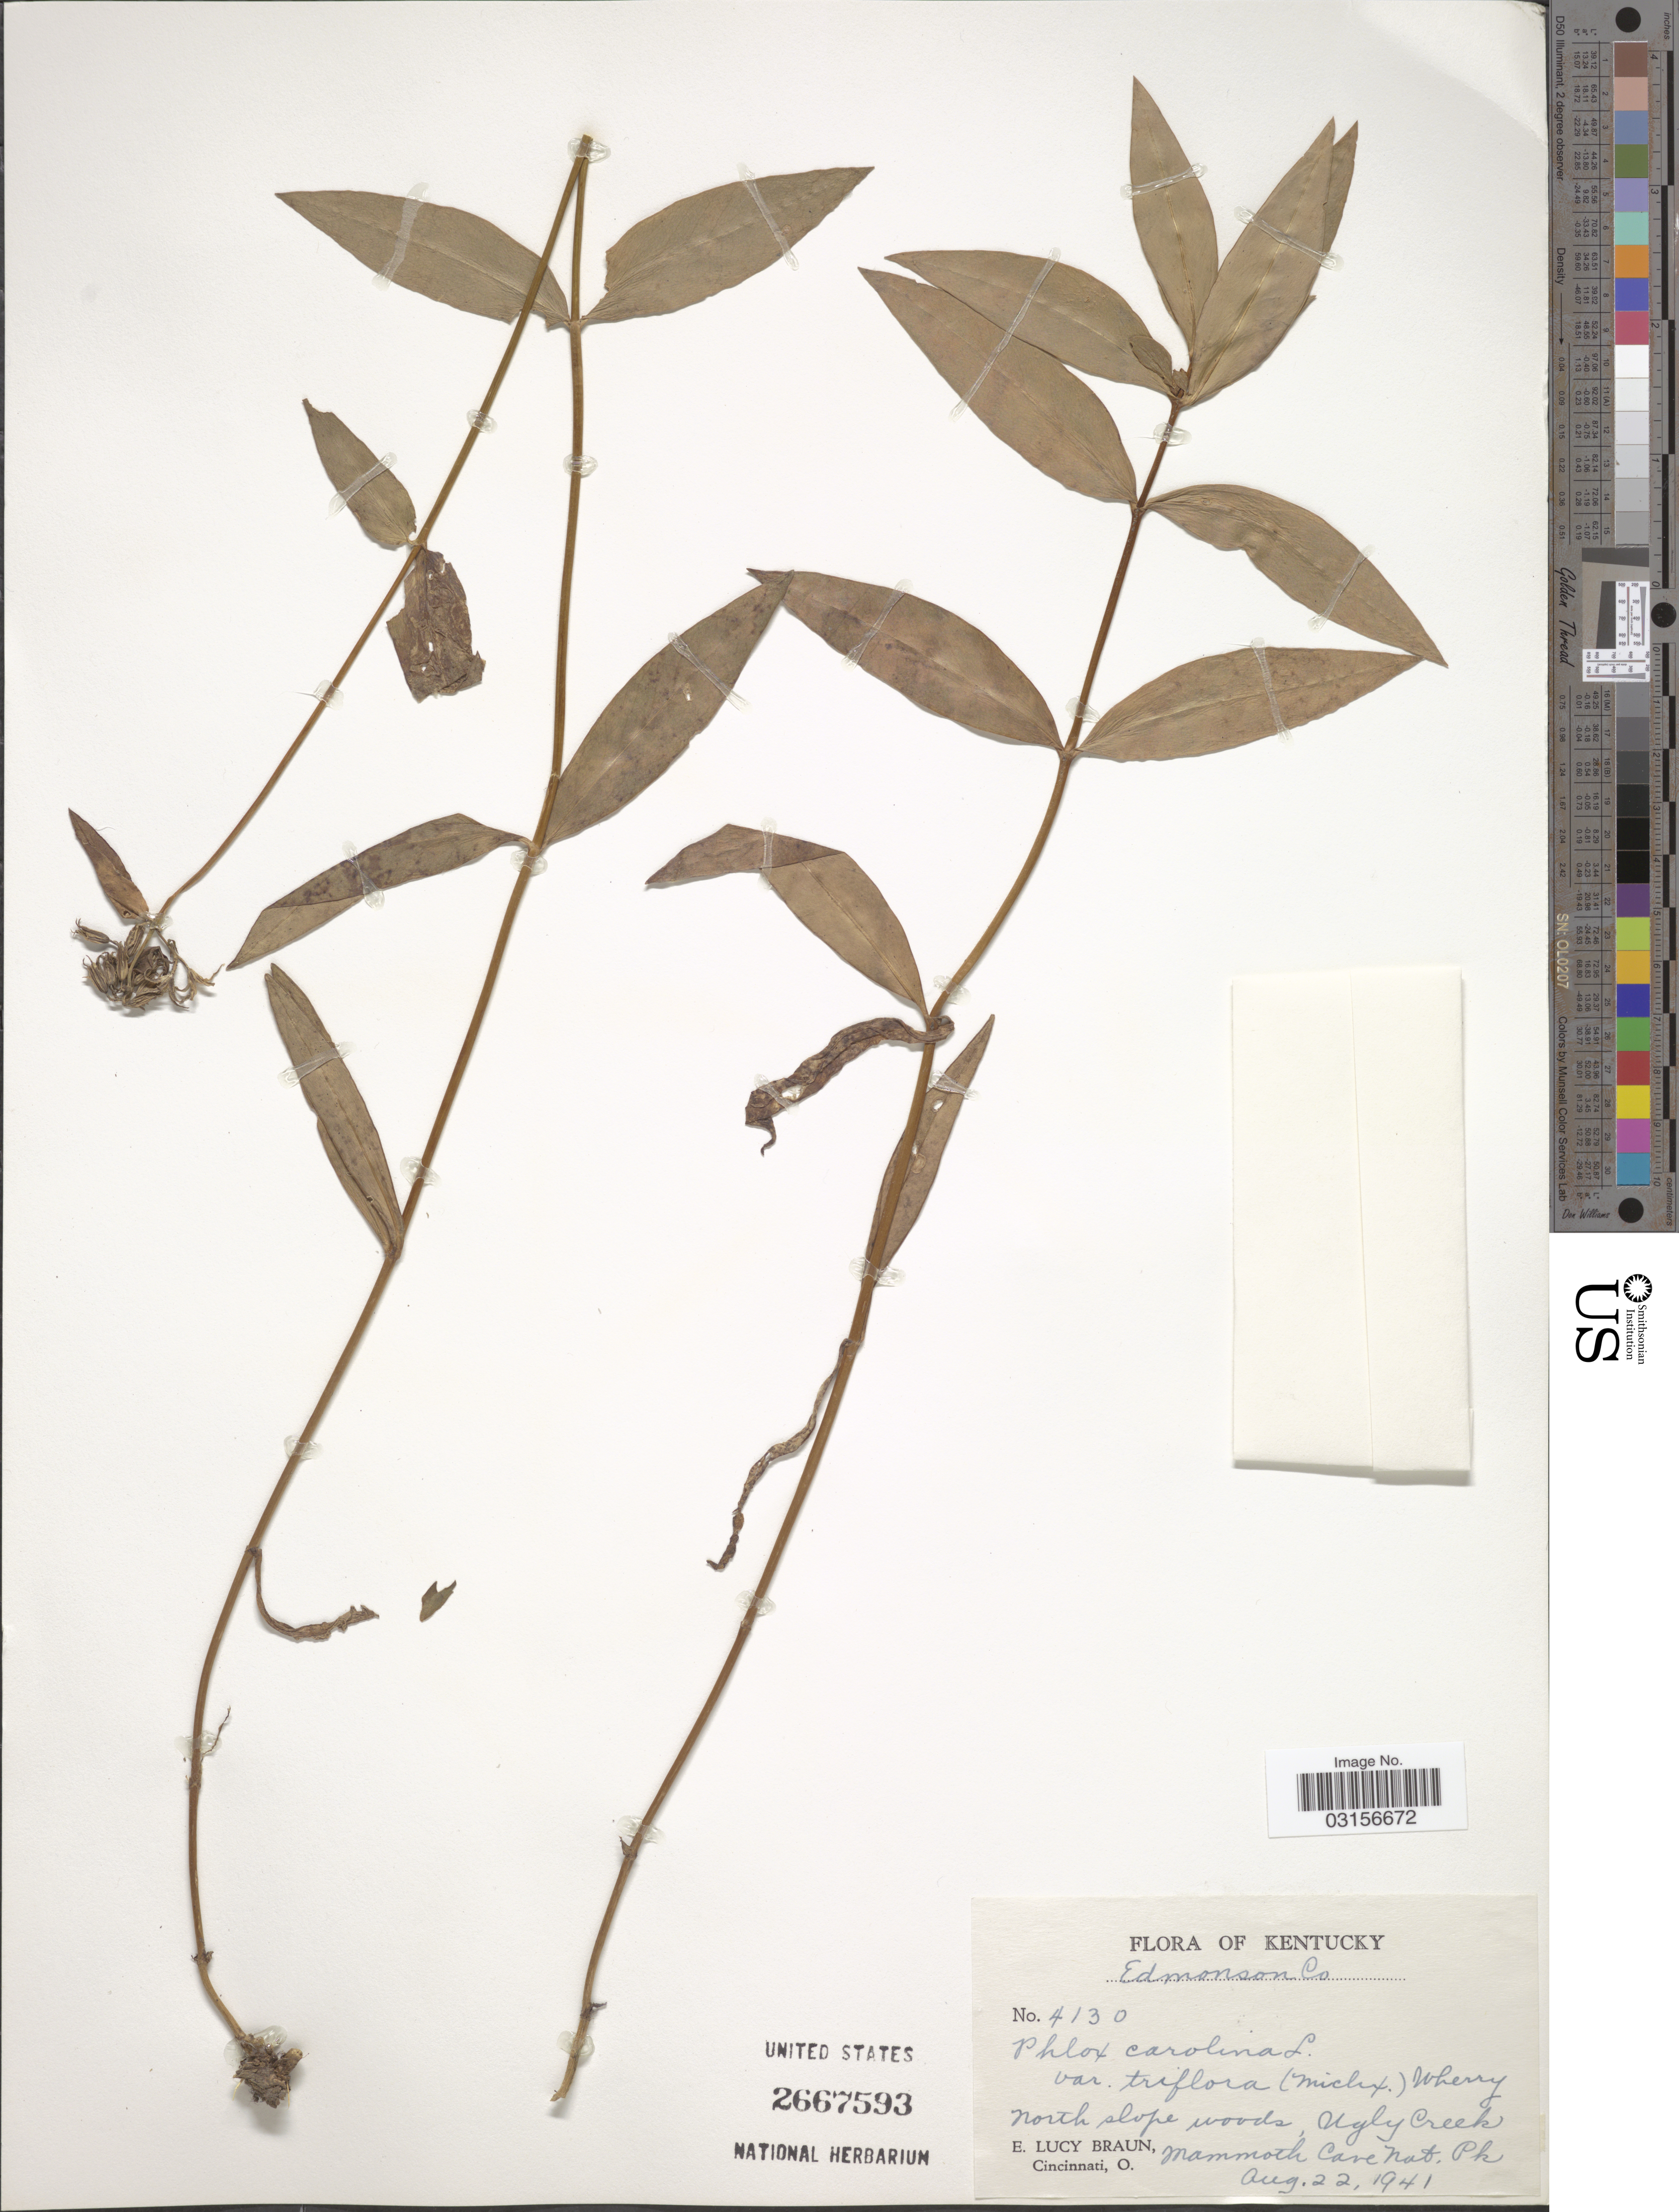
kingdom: Plantae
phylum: Tracheophyta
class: Magnoliopsida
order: Ericales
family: Polemoniaceae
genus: Phlox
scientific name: Phlox glaberrima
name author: L.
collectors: E. L. Braun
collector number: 4130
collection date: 1941-08-22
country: United States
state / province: Kentucky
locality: Edmonson Co., North slope woods, Ugly Creek, Mammoth Cave Nat. Pk.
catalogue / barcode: US 2667593